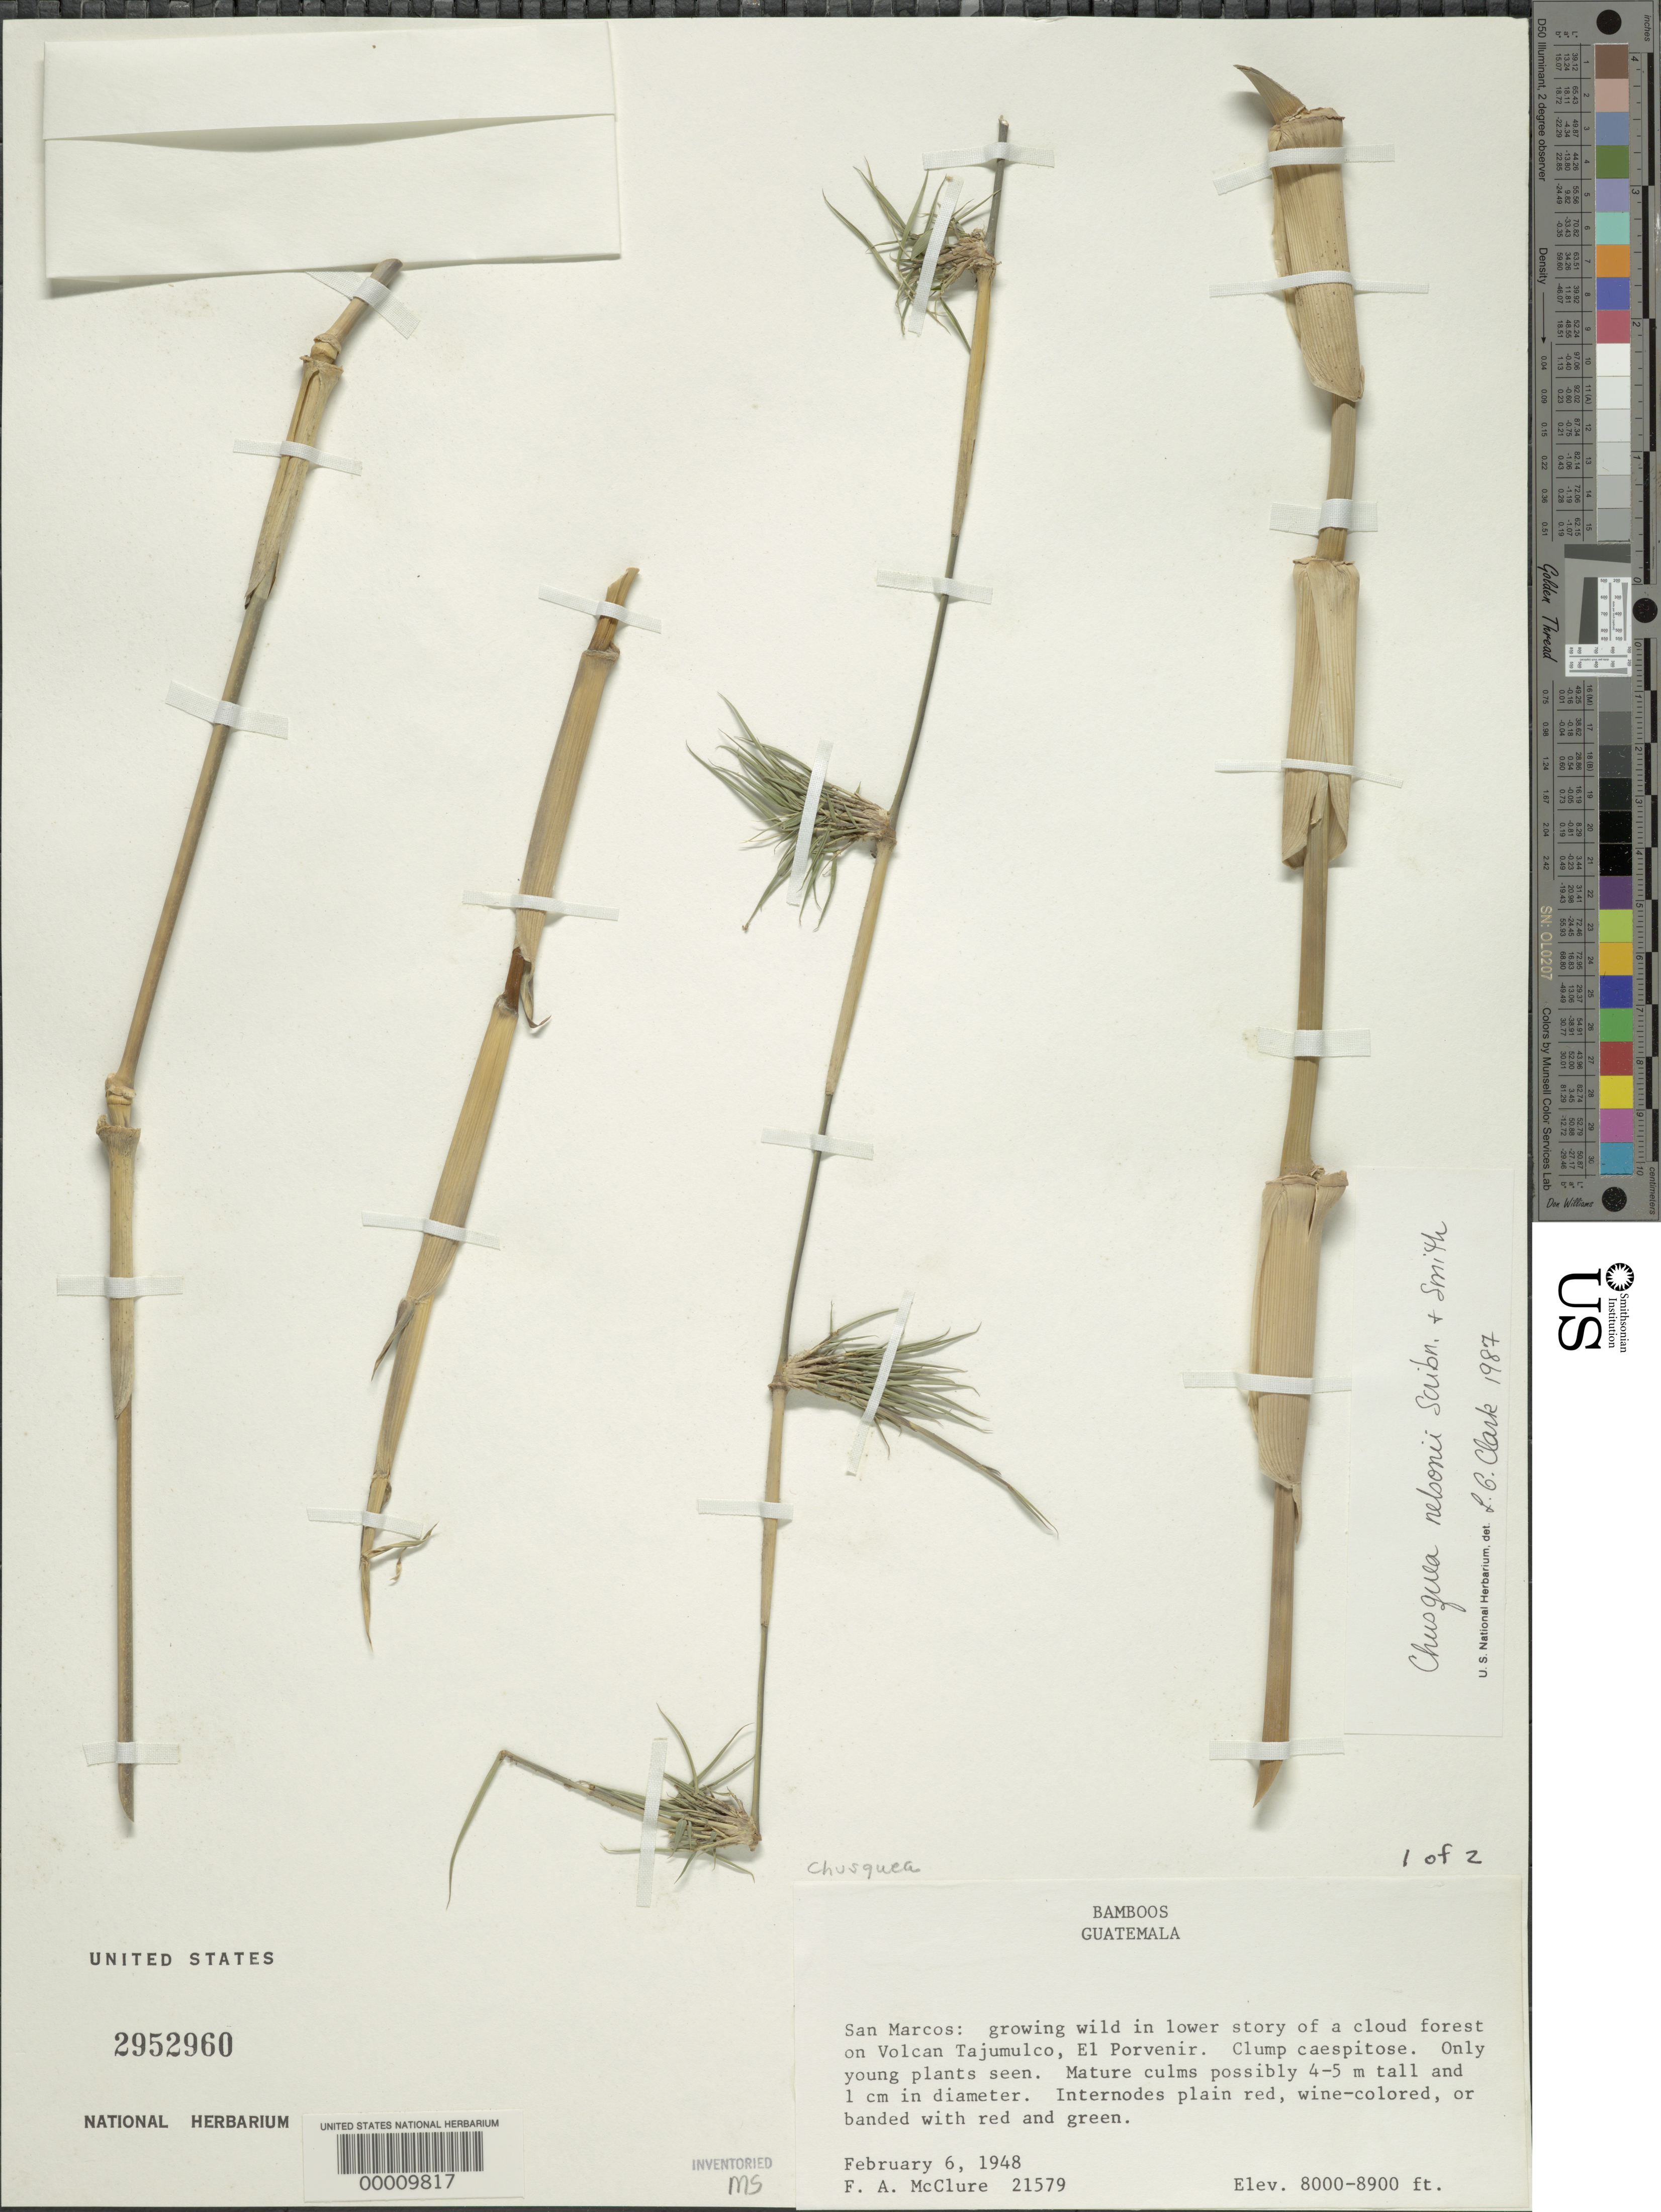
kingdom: Plantae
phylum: Tracheophyta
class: Liliopsida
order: Poales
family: Poaceae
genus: Chusquea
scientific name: Chusquea nelsonii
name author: Scribn. & J.G. Sm.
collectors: F. A. McClure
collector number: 21579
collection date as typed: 06 Feb 1948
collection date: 1948-02-06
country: Guatemala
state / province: San Marcos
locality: Volcan Tajumulco, El Porvenir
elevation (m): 2438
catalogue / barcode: US 2952960